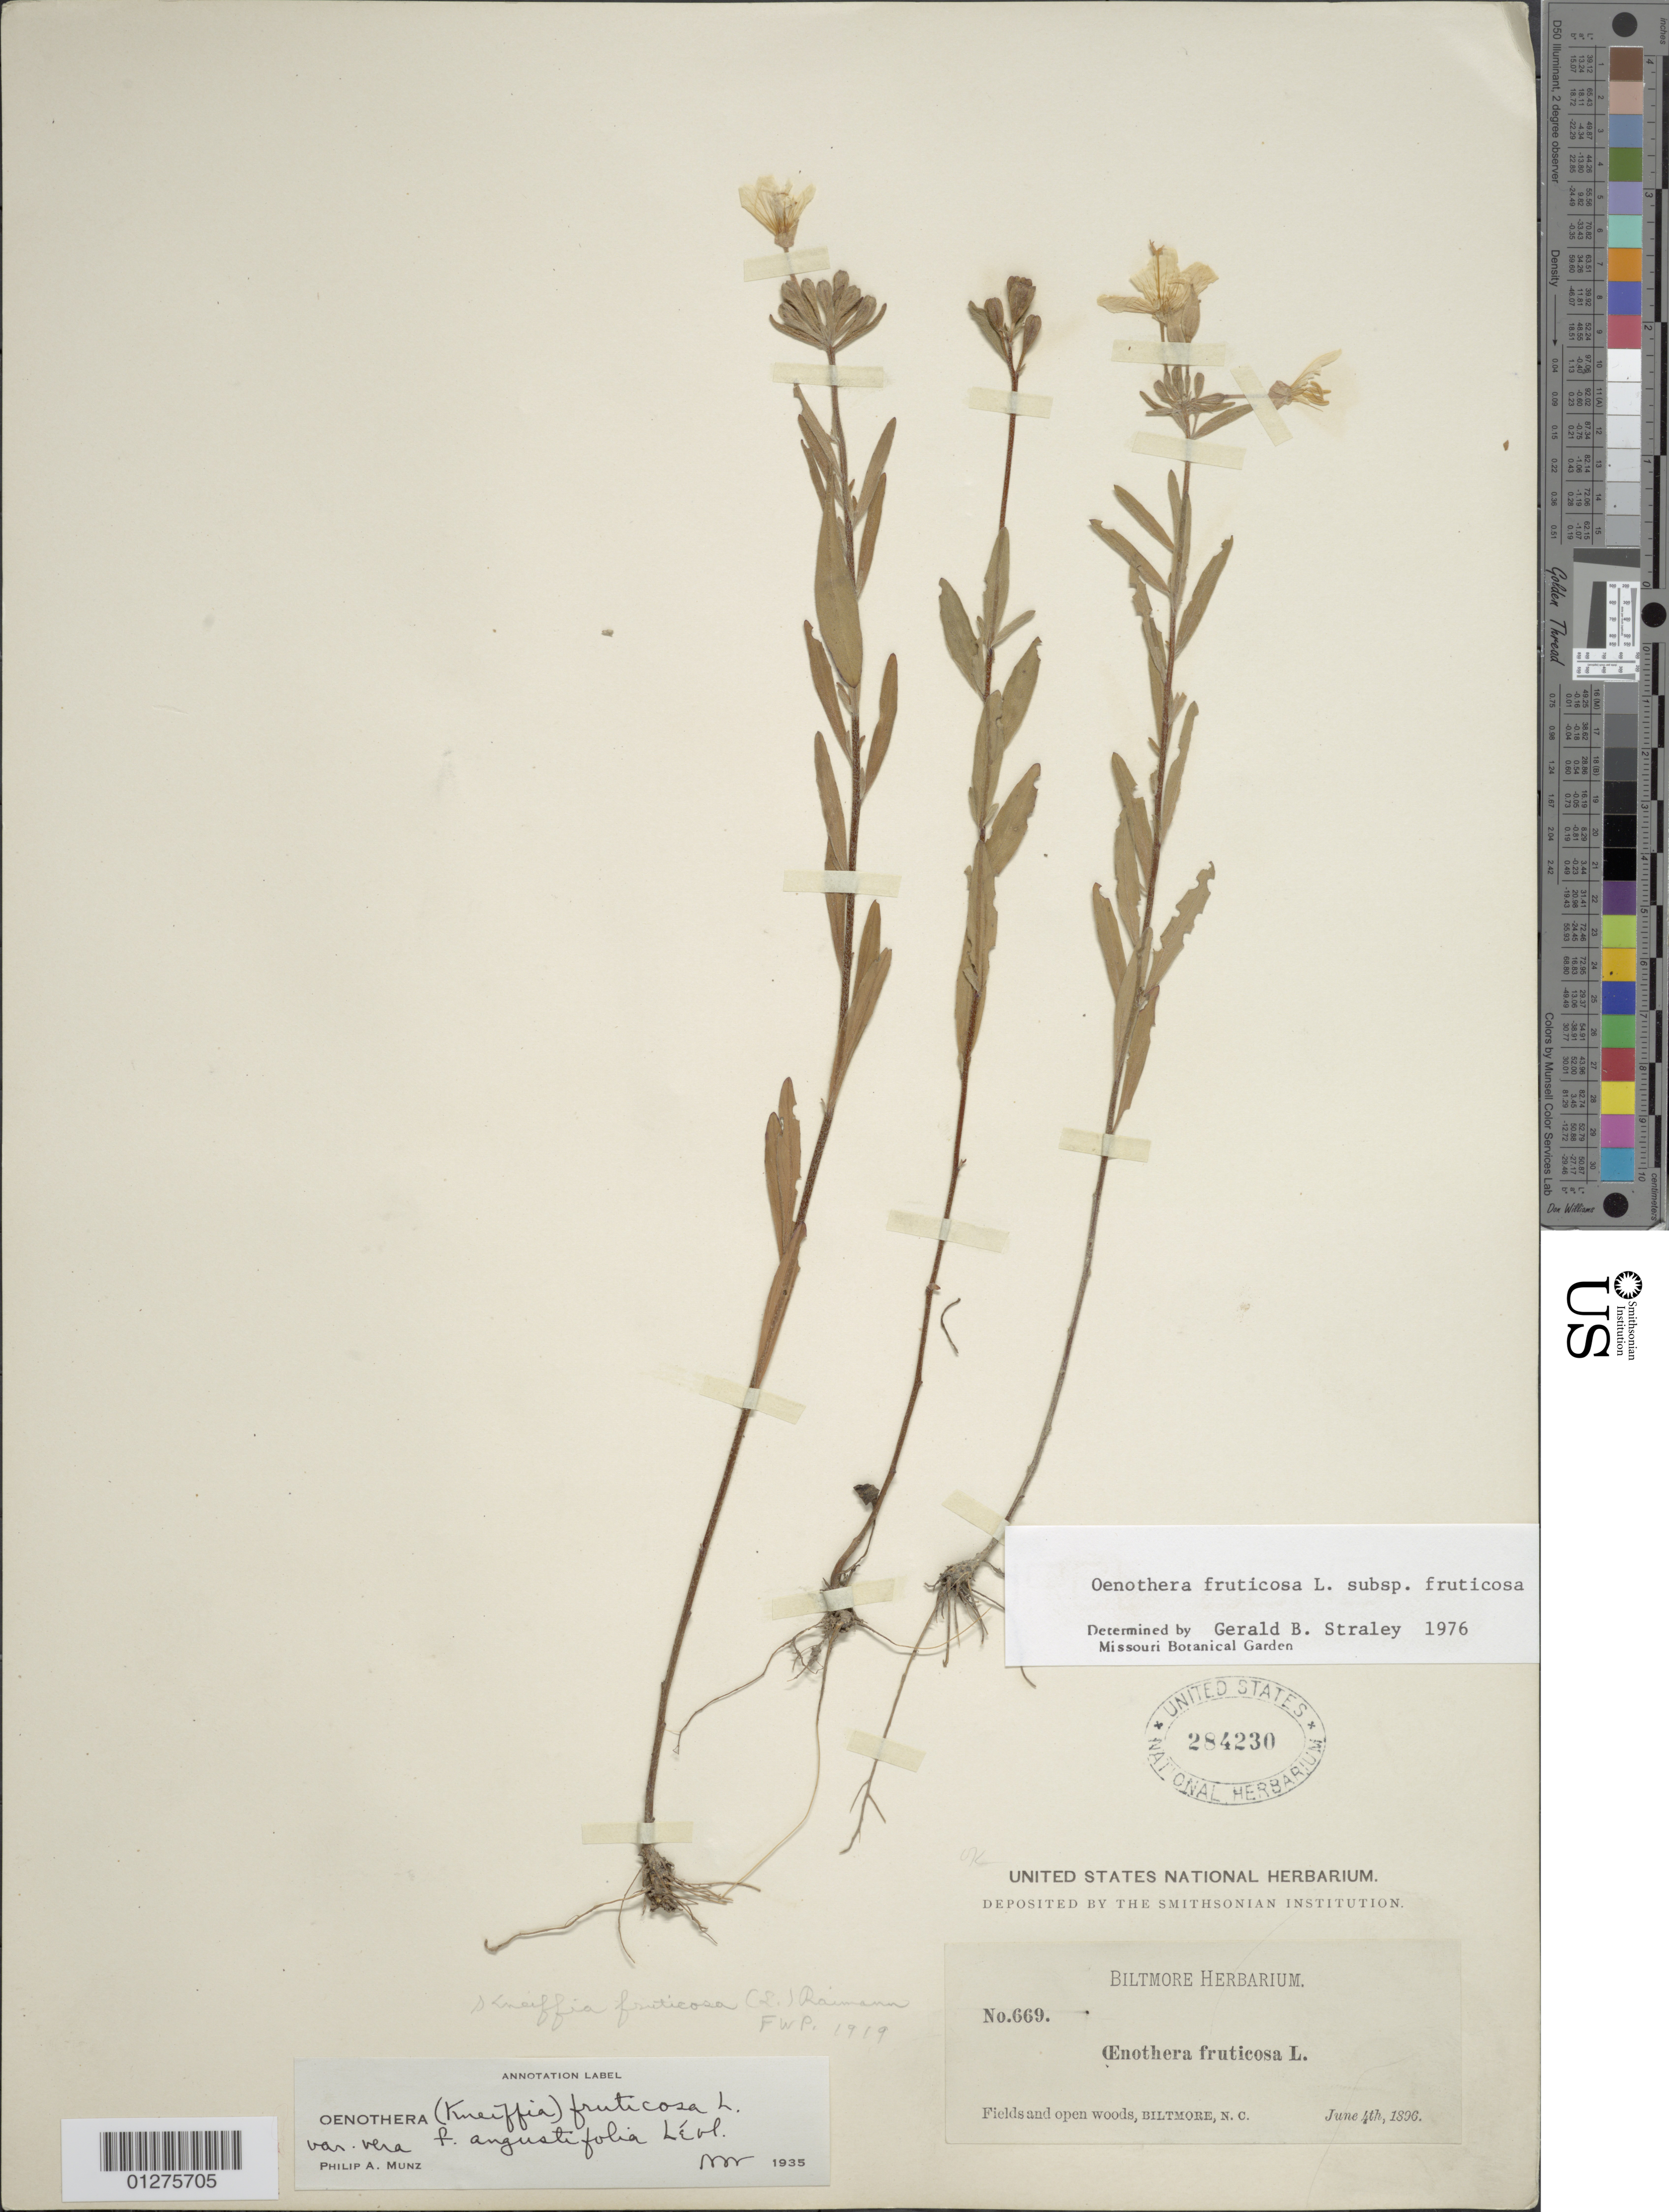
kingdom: Plantae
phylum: Tracheophyta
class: Magnoliopsida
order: Myrtales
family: Onagraceae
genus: Oenothera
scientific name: Oenothera fruticosa subsp. fruticosa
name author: L.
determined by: Straley, G. B.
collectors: ex herb. Biltmore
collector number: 669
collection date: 1896-06-04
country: United States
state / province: North Carolina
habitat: Fields and open woods.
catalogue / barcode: US 284230